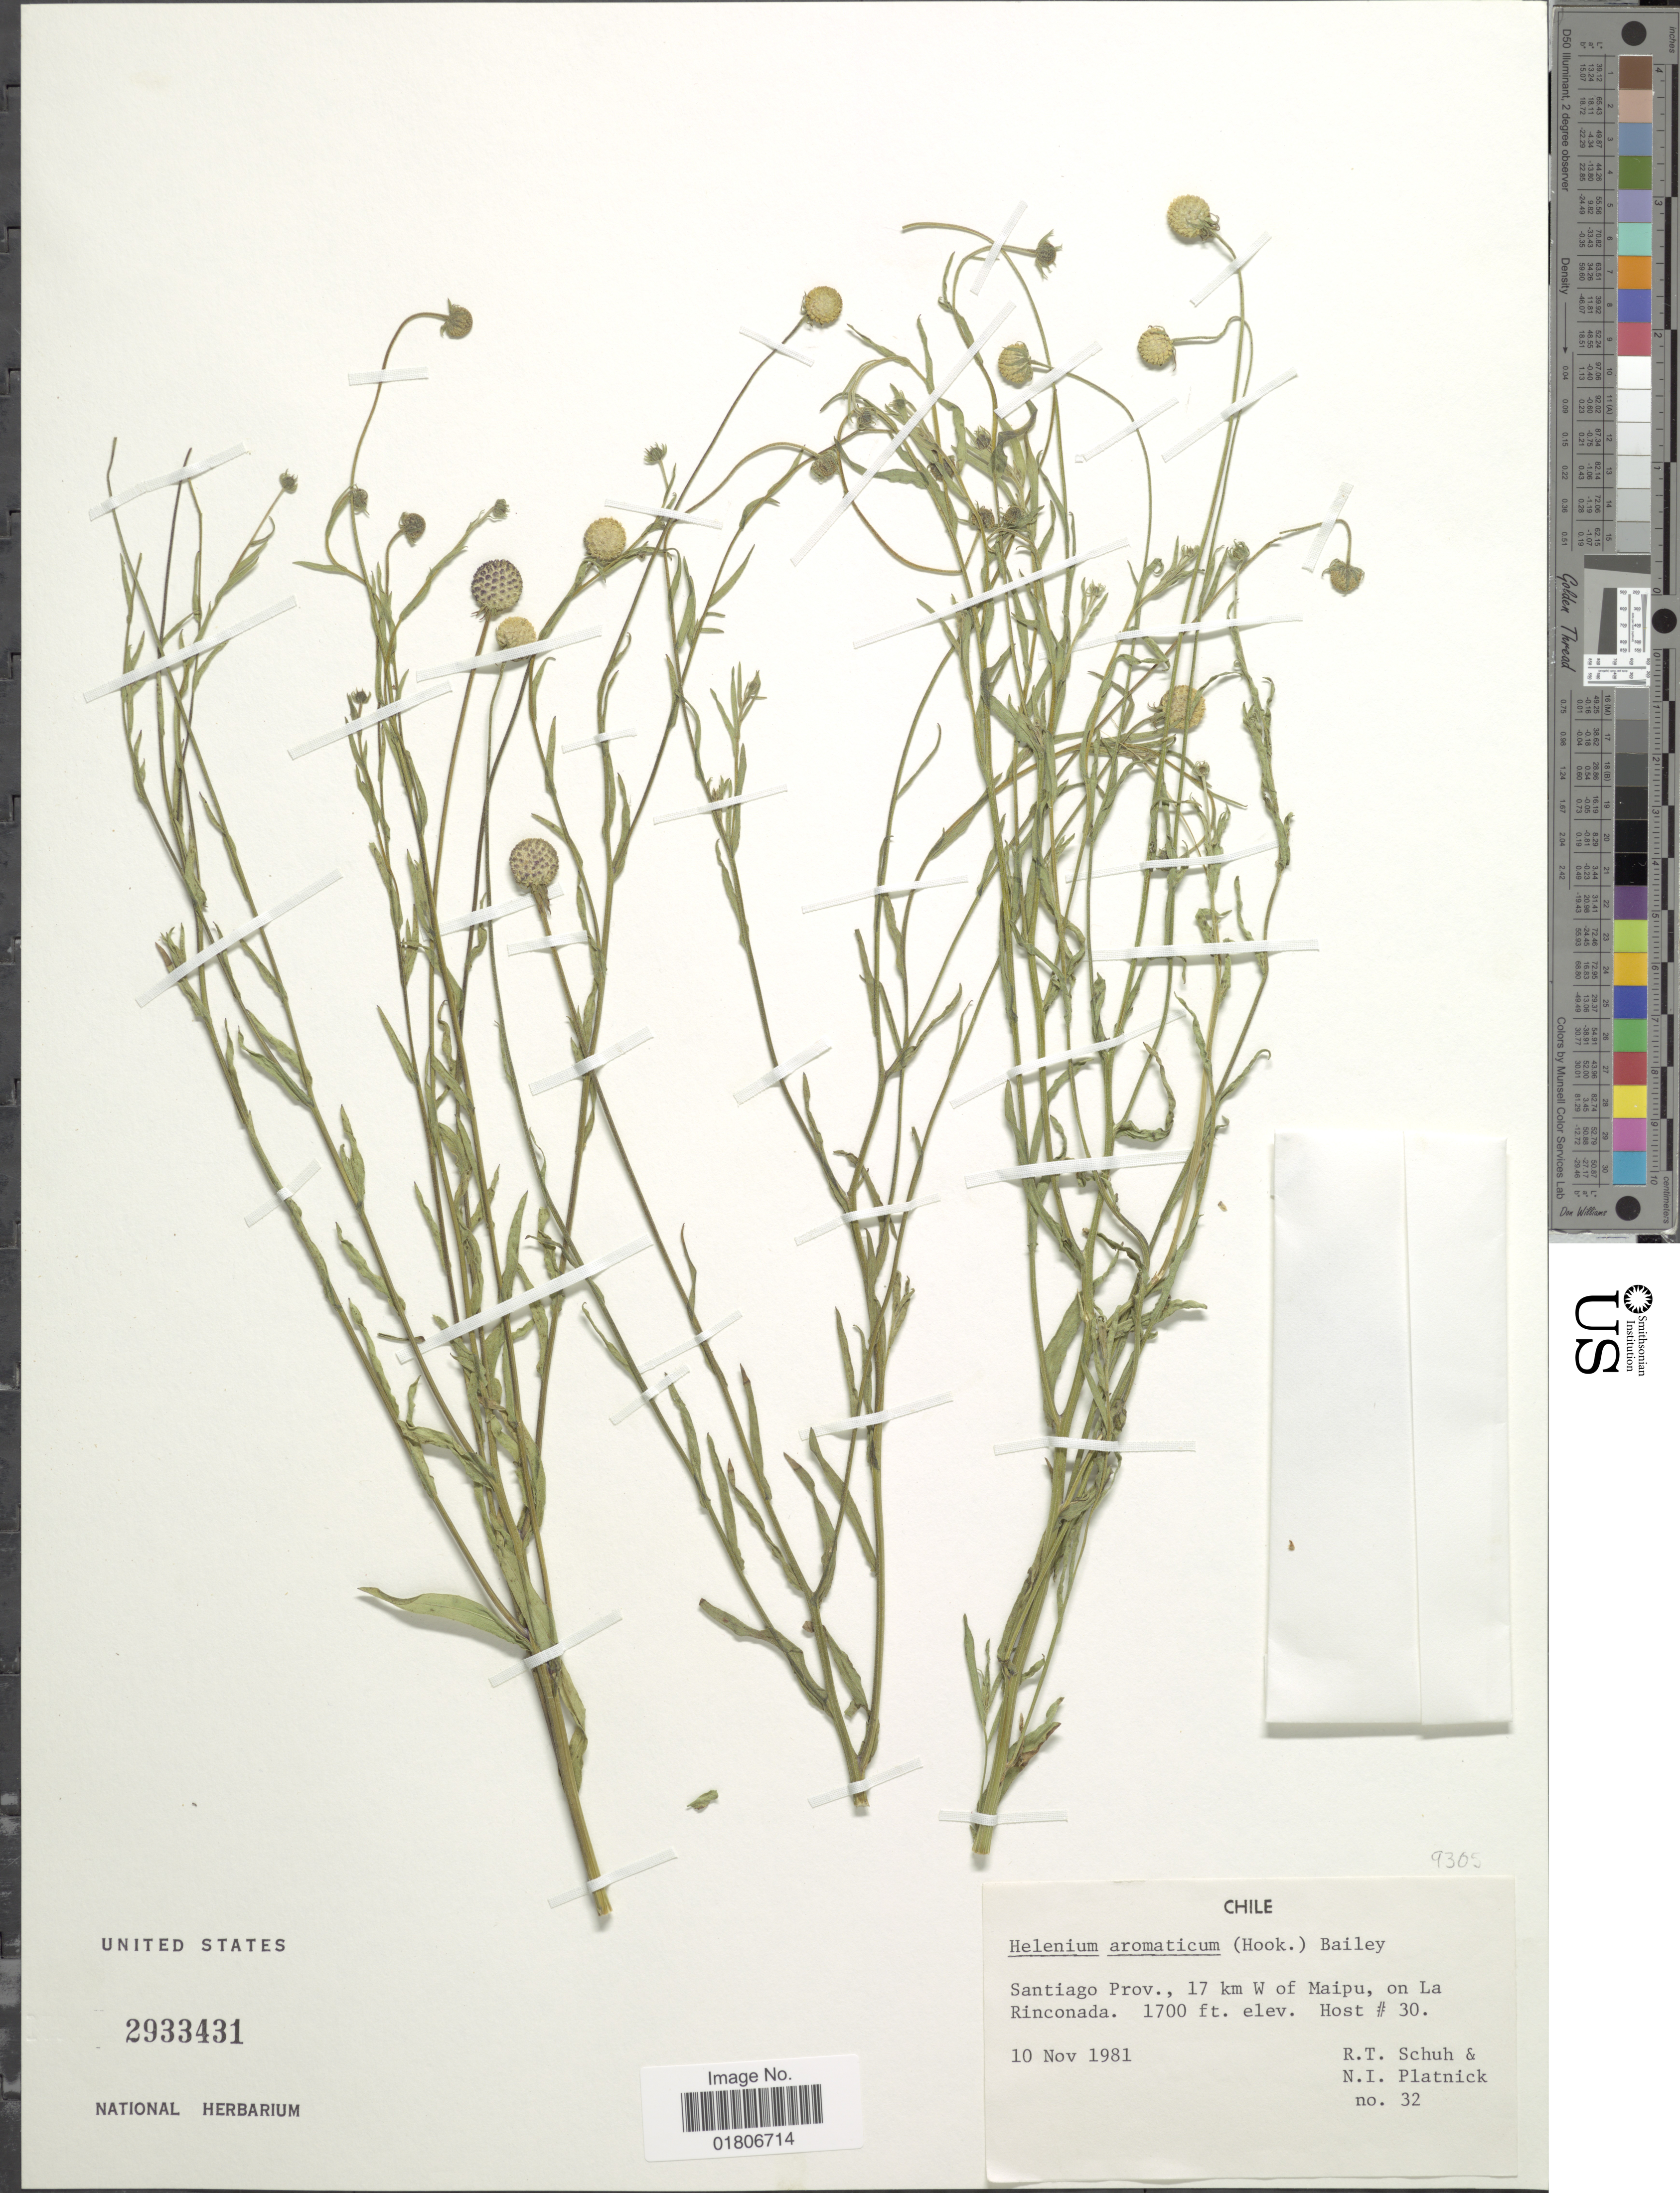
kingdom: Plantae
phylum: Tracheophyta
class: Magnoliopsida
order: Asterales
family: Asteraceae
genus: Helenium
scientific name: Helenium aromaticum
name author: (Hook.) L.H. Bailey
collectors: R. Schuh & N. Platnick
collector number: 32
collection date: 1981-11-10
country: Chile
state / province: Región Metropolitana (RM)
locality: Santiago Prov., 17 km W of Maipu, on La Rinconada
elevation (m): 518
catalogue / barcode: US 2933431